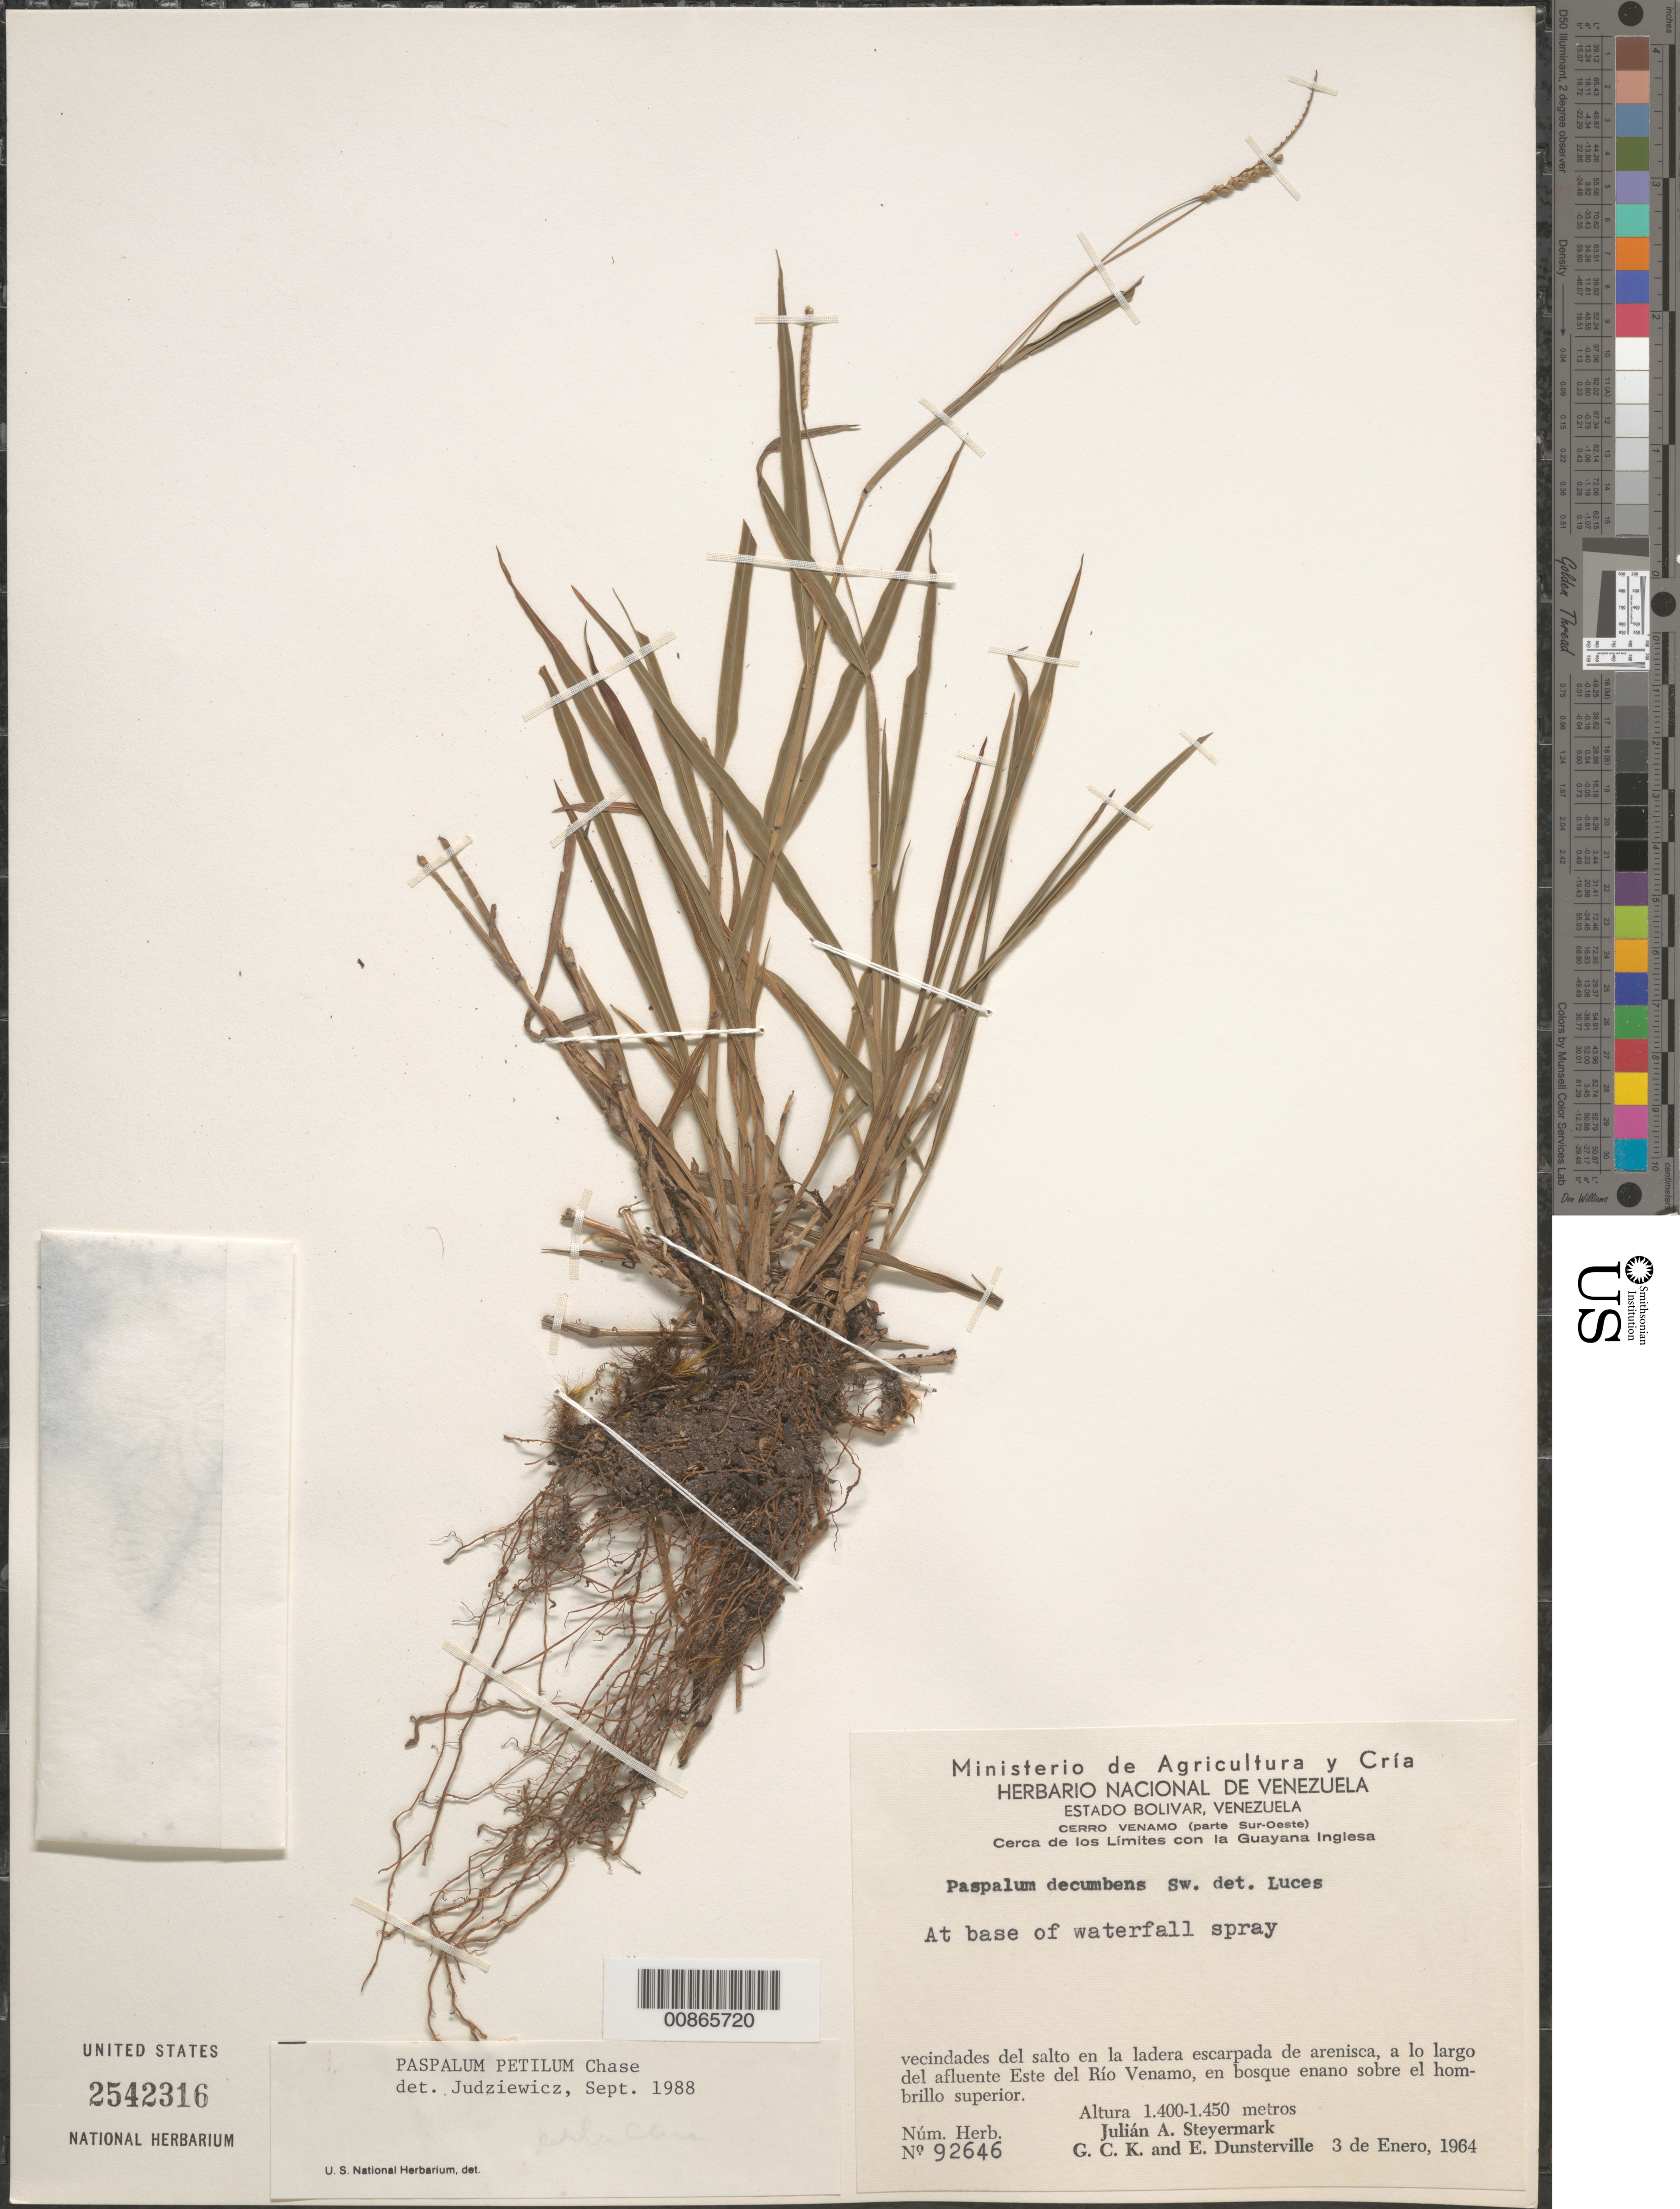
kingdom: Plantae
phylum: Tracheophyta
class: Liliopsida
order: Poales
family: Poaceae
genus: Paspalum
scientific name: Paspalum petilum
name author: Chase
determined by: Judziewicz, E. J.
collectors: J. Steyermark, G. C. K. Dunsterville & E. Dunsterville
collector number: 92646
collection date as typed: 3-Jan-64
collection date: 1964-01-03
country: Venezuela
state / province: Bolívar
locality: Cerro Venamo, Río Venamo, cerca de los limites con Guayana Inglesa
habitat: Base of waterfall spray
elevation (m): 1400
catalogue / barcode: US 2542316